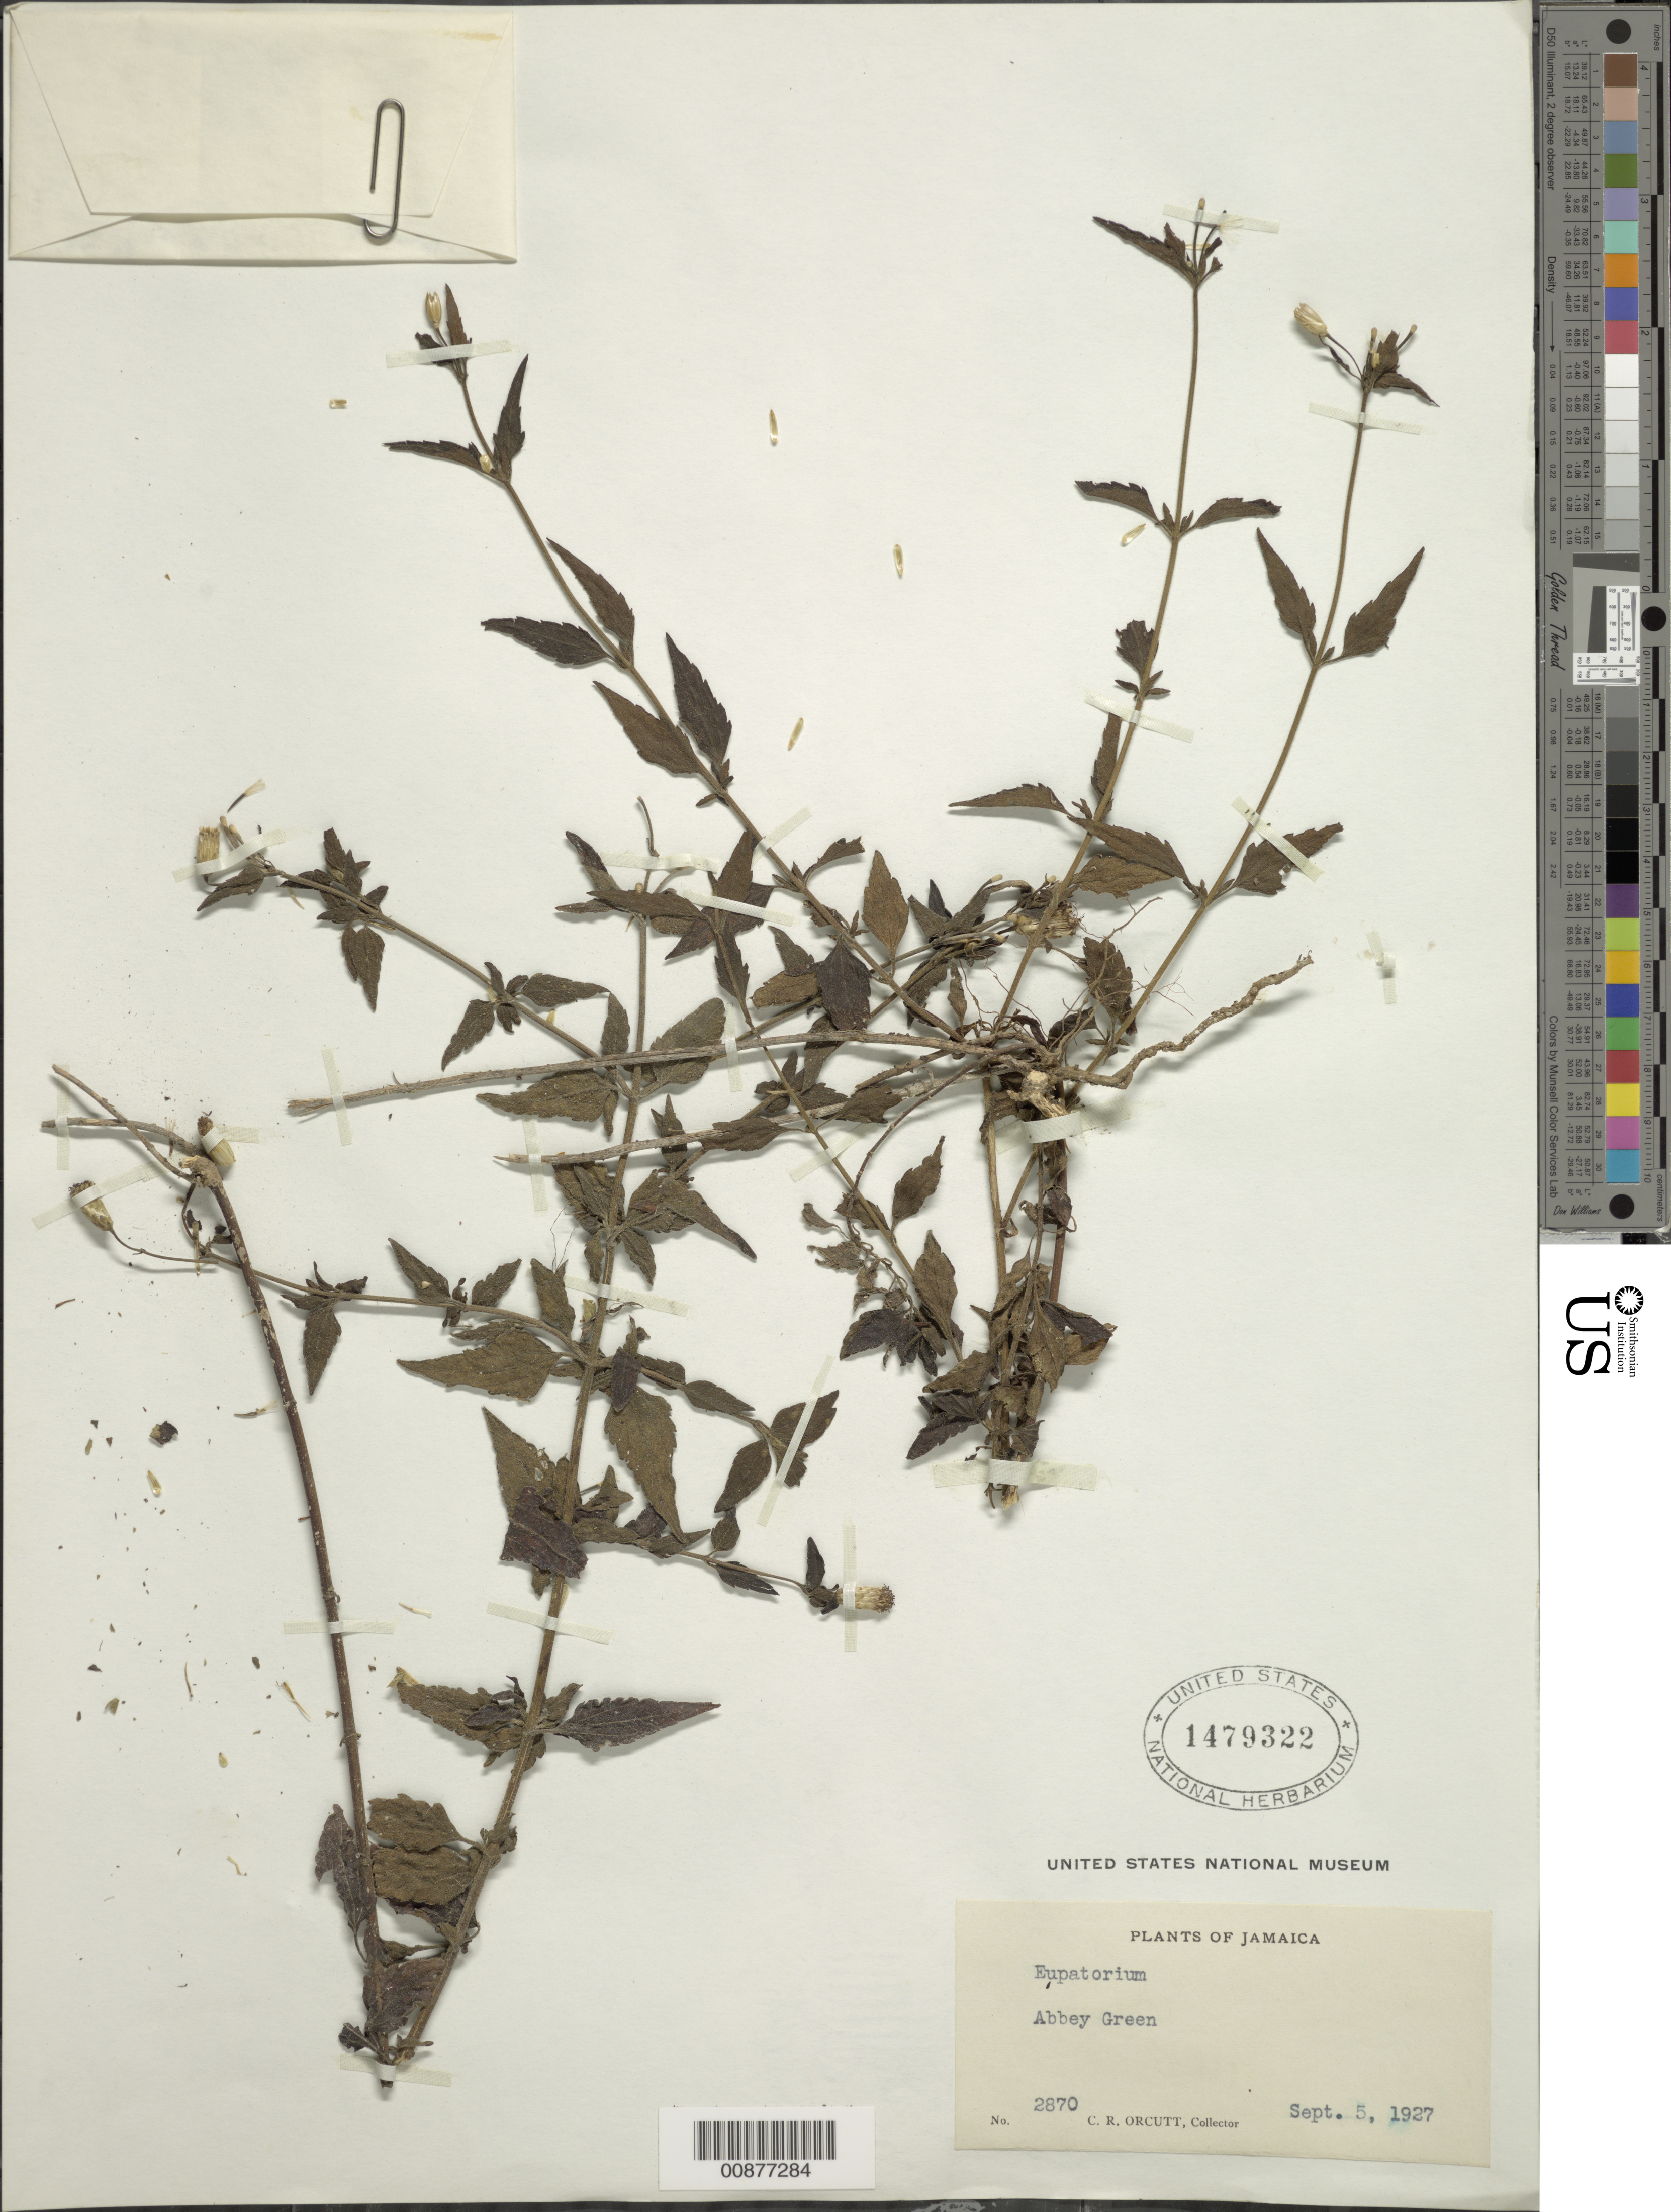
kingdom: Plantae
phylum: Tracheophyta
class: Magnoliopsida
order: Asterales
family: Asteraceae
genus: Chromolaena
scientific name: Chromolaena heteroclinia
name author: (Griseb.) R.M. King & H. Rob.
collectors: C. R. Orcutt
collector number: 2870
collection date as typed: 05 Sep 1927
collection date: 1927-09-05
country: Jamaica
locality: Abbey Green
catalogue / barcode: US 1479322